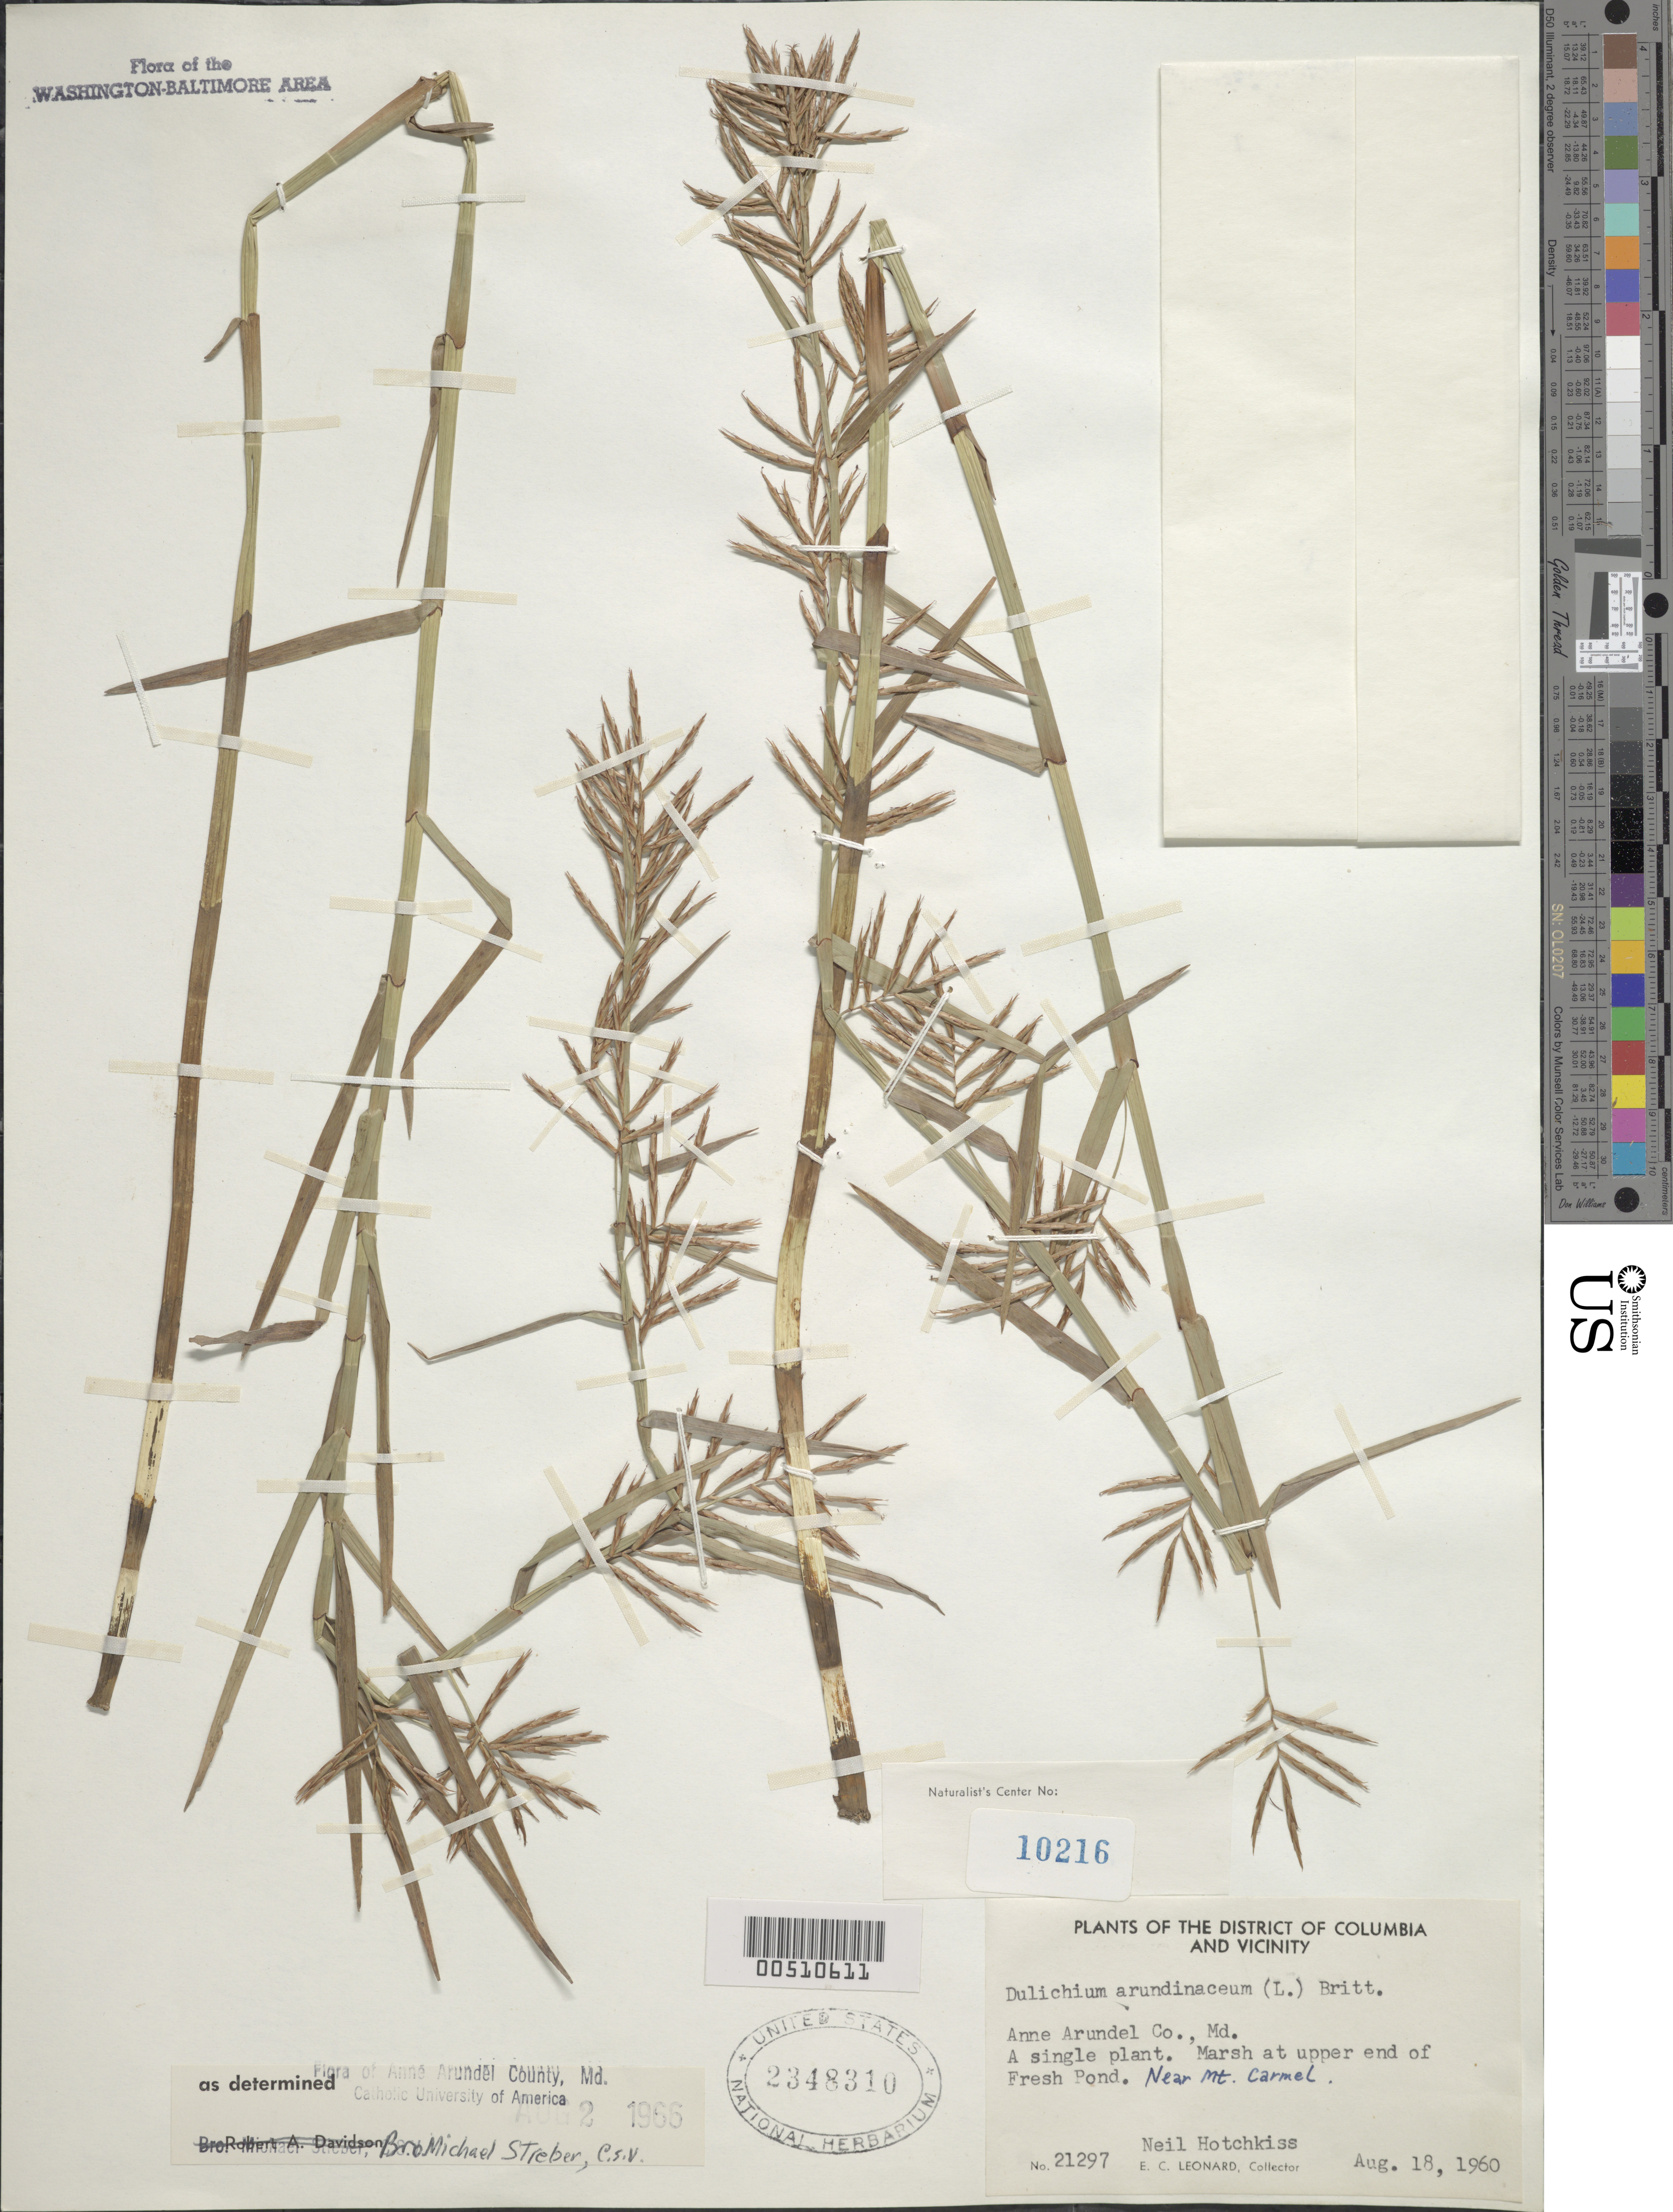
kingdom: Plantae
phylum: Tracheophyta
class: Liliopsida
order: Poales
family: Cyperaceae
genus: Dulichium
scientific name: Dulichium arundinaceum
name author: (L.) Britton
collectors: N. Hotchkiss & E. C. Leonard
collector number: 21297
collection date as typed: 18 Aug 1960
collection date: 1960-08-18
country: United States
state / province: Maryland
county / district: Anne Arundel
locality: Fresh Pond, near Mt. Carmel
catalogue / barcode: US 2348310